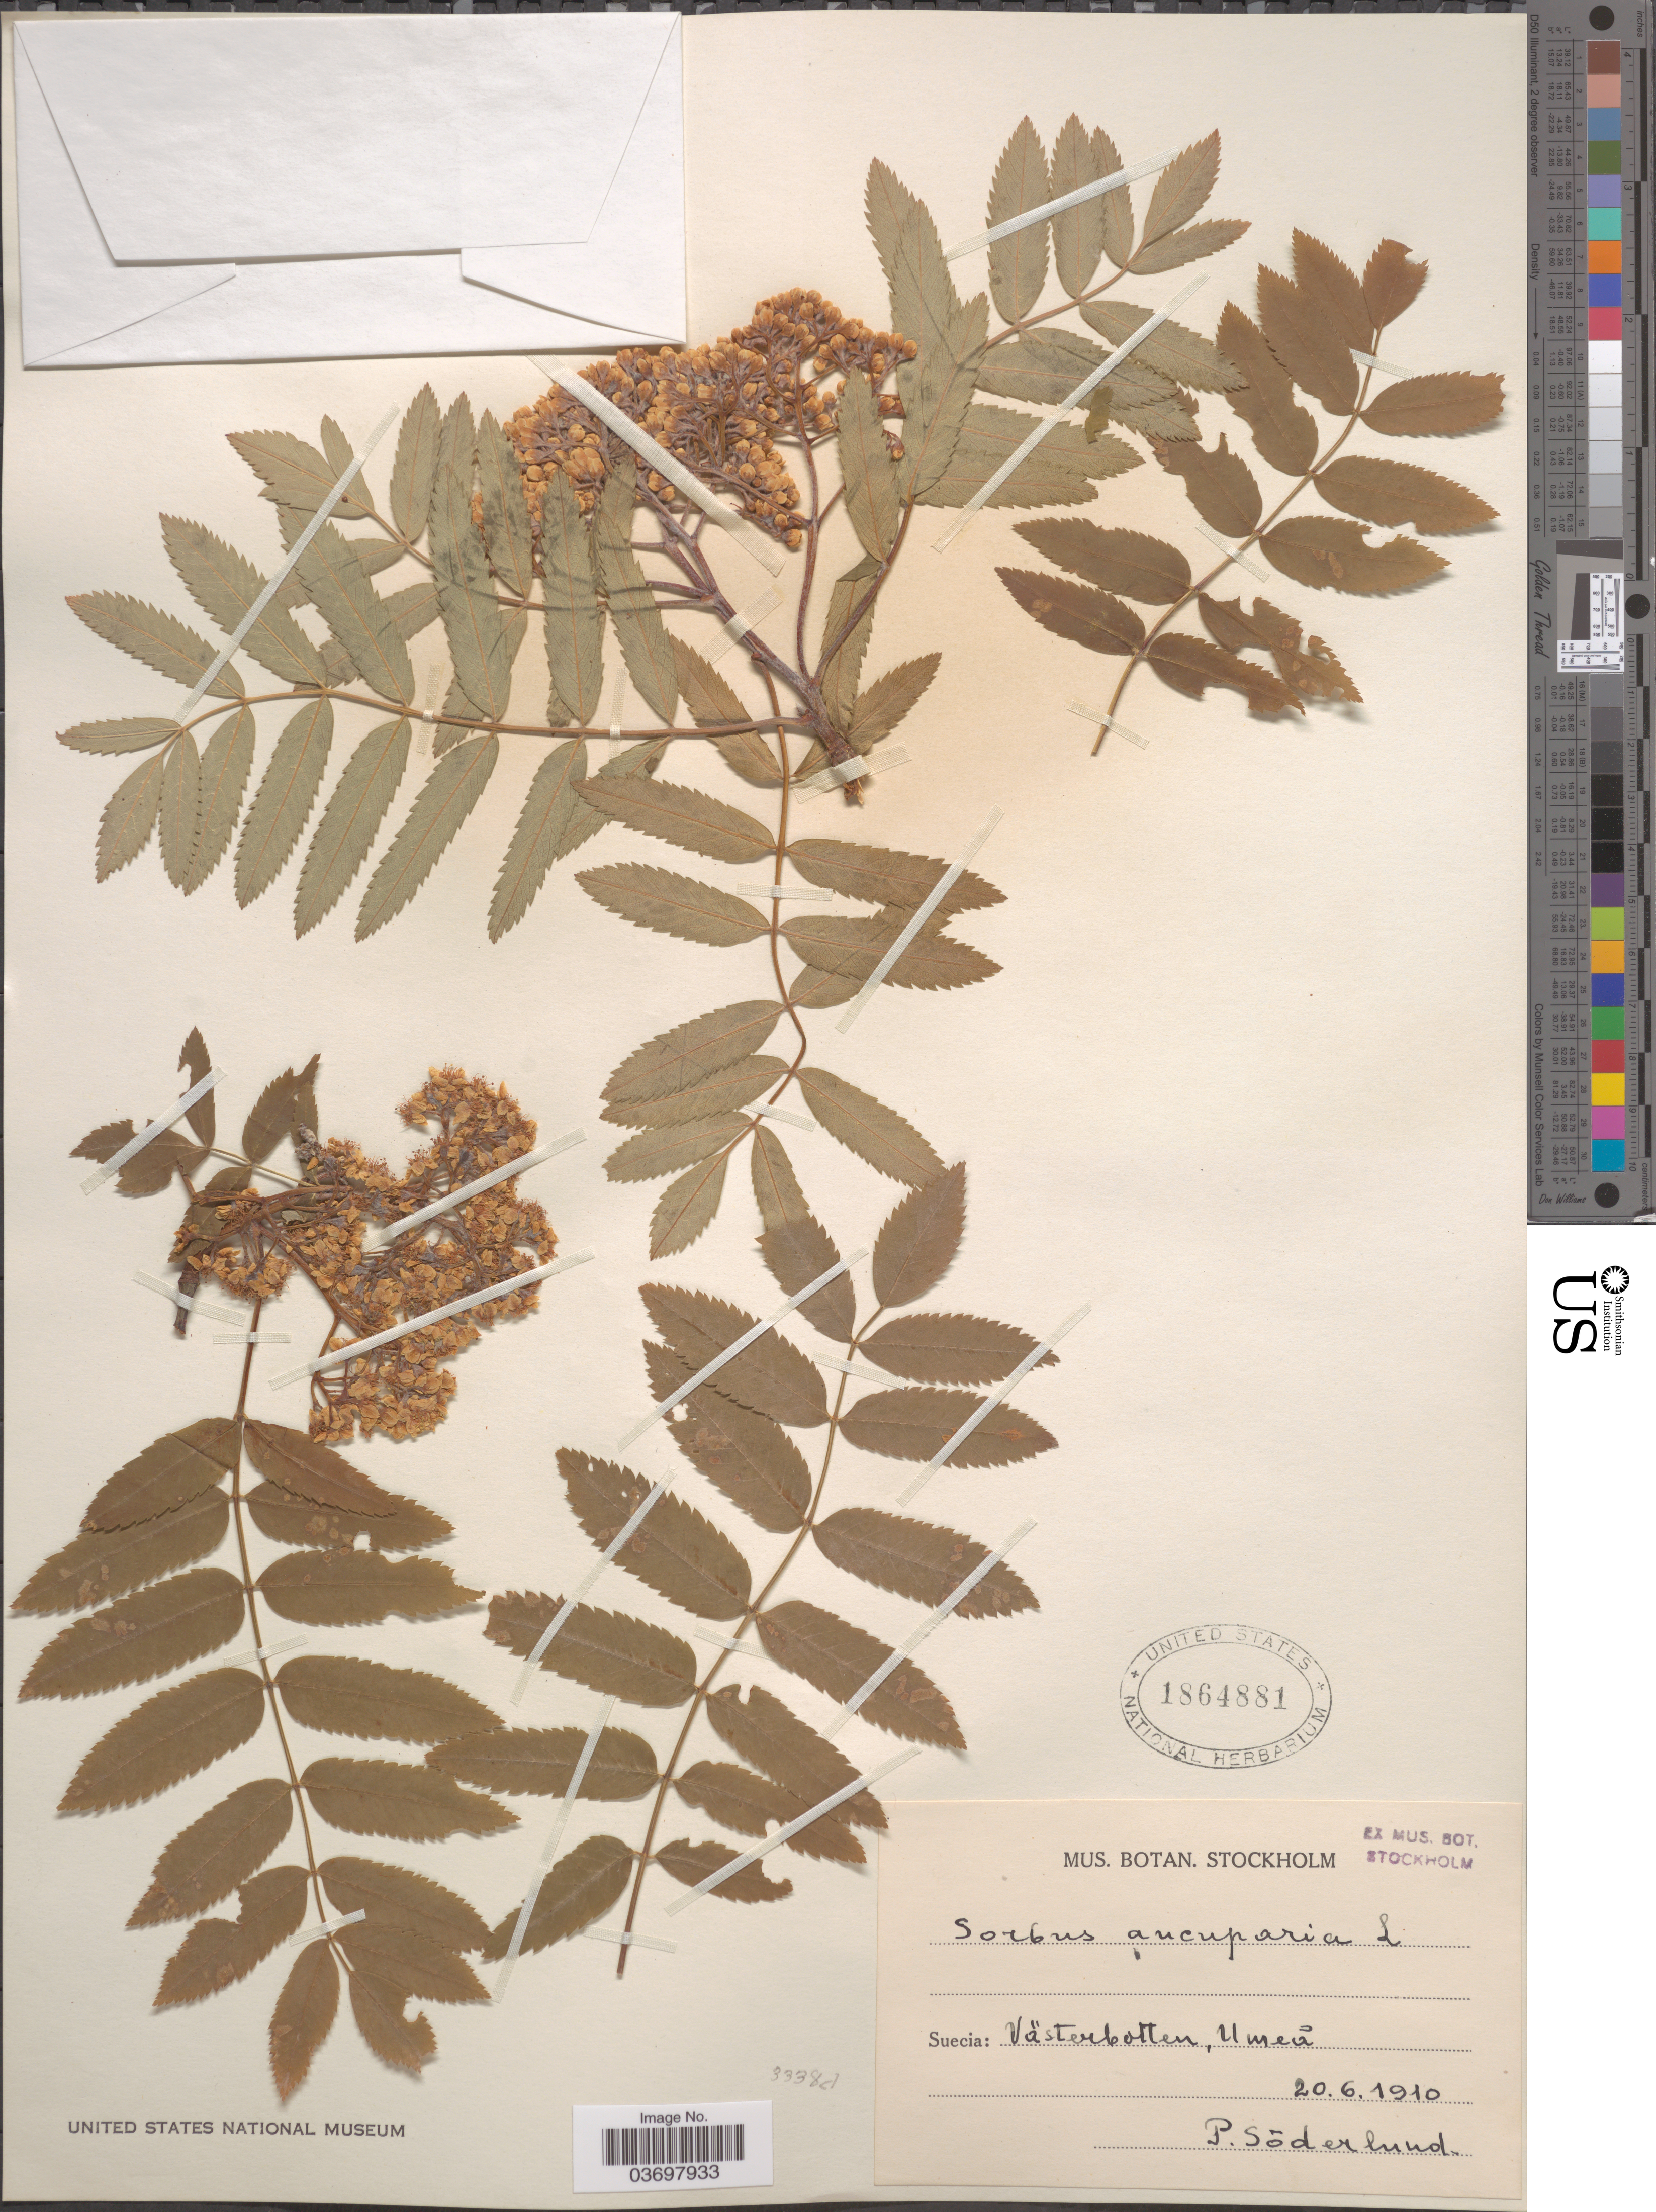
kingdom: Plantae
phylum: Tracheophyta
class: Magnoliopsida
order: Rosales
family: Rosaceae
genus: Sorbus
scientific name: Sorbus aucuparia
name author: L.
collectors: P. Söderlund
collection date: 1910-06-20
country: Sweden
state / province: Västerbotten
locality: Suecia: Västerbotten, Umeå.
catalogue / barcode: US 1864881